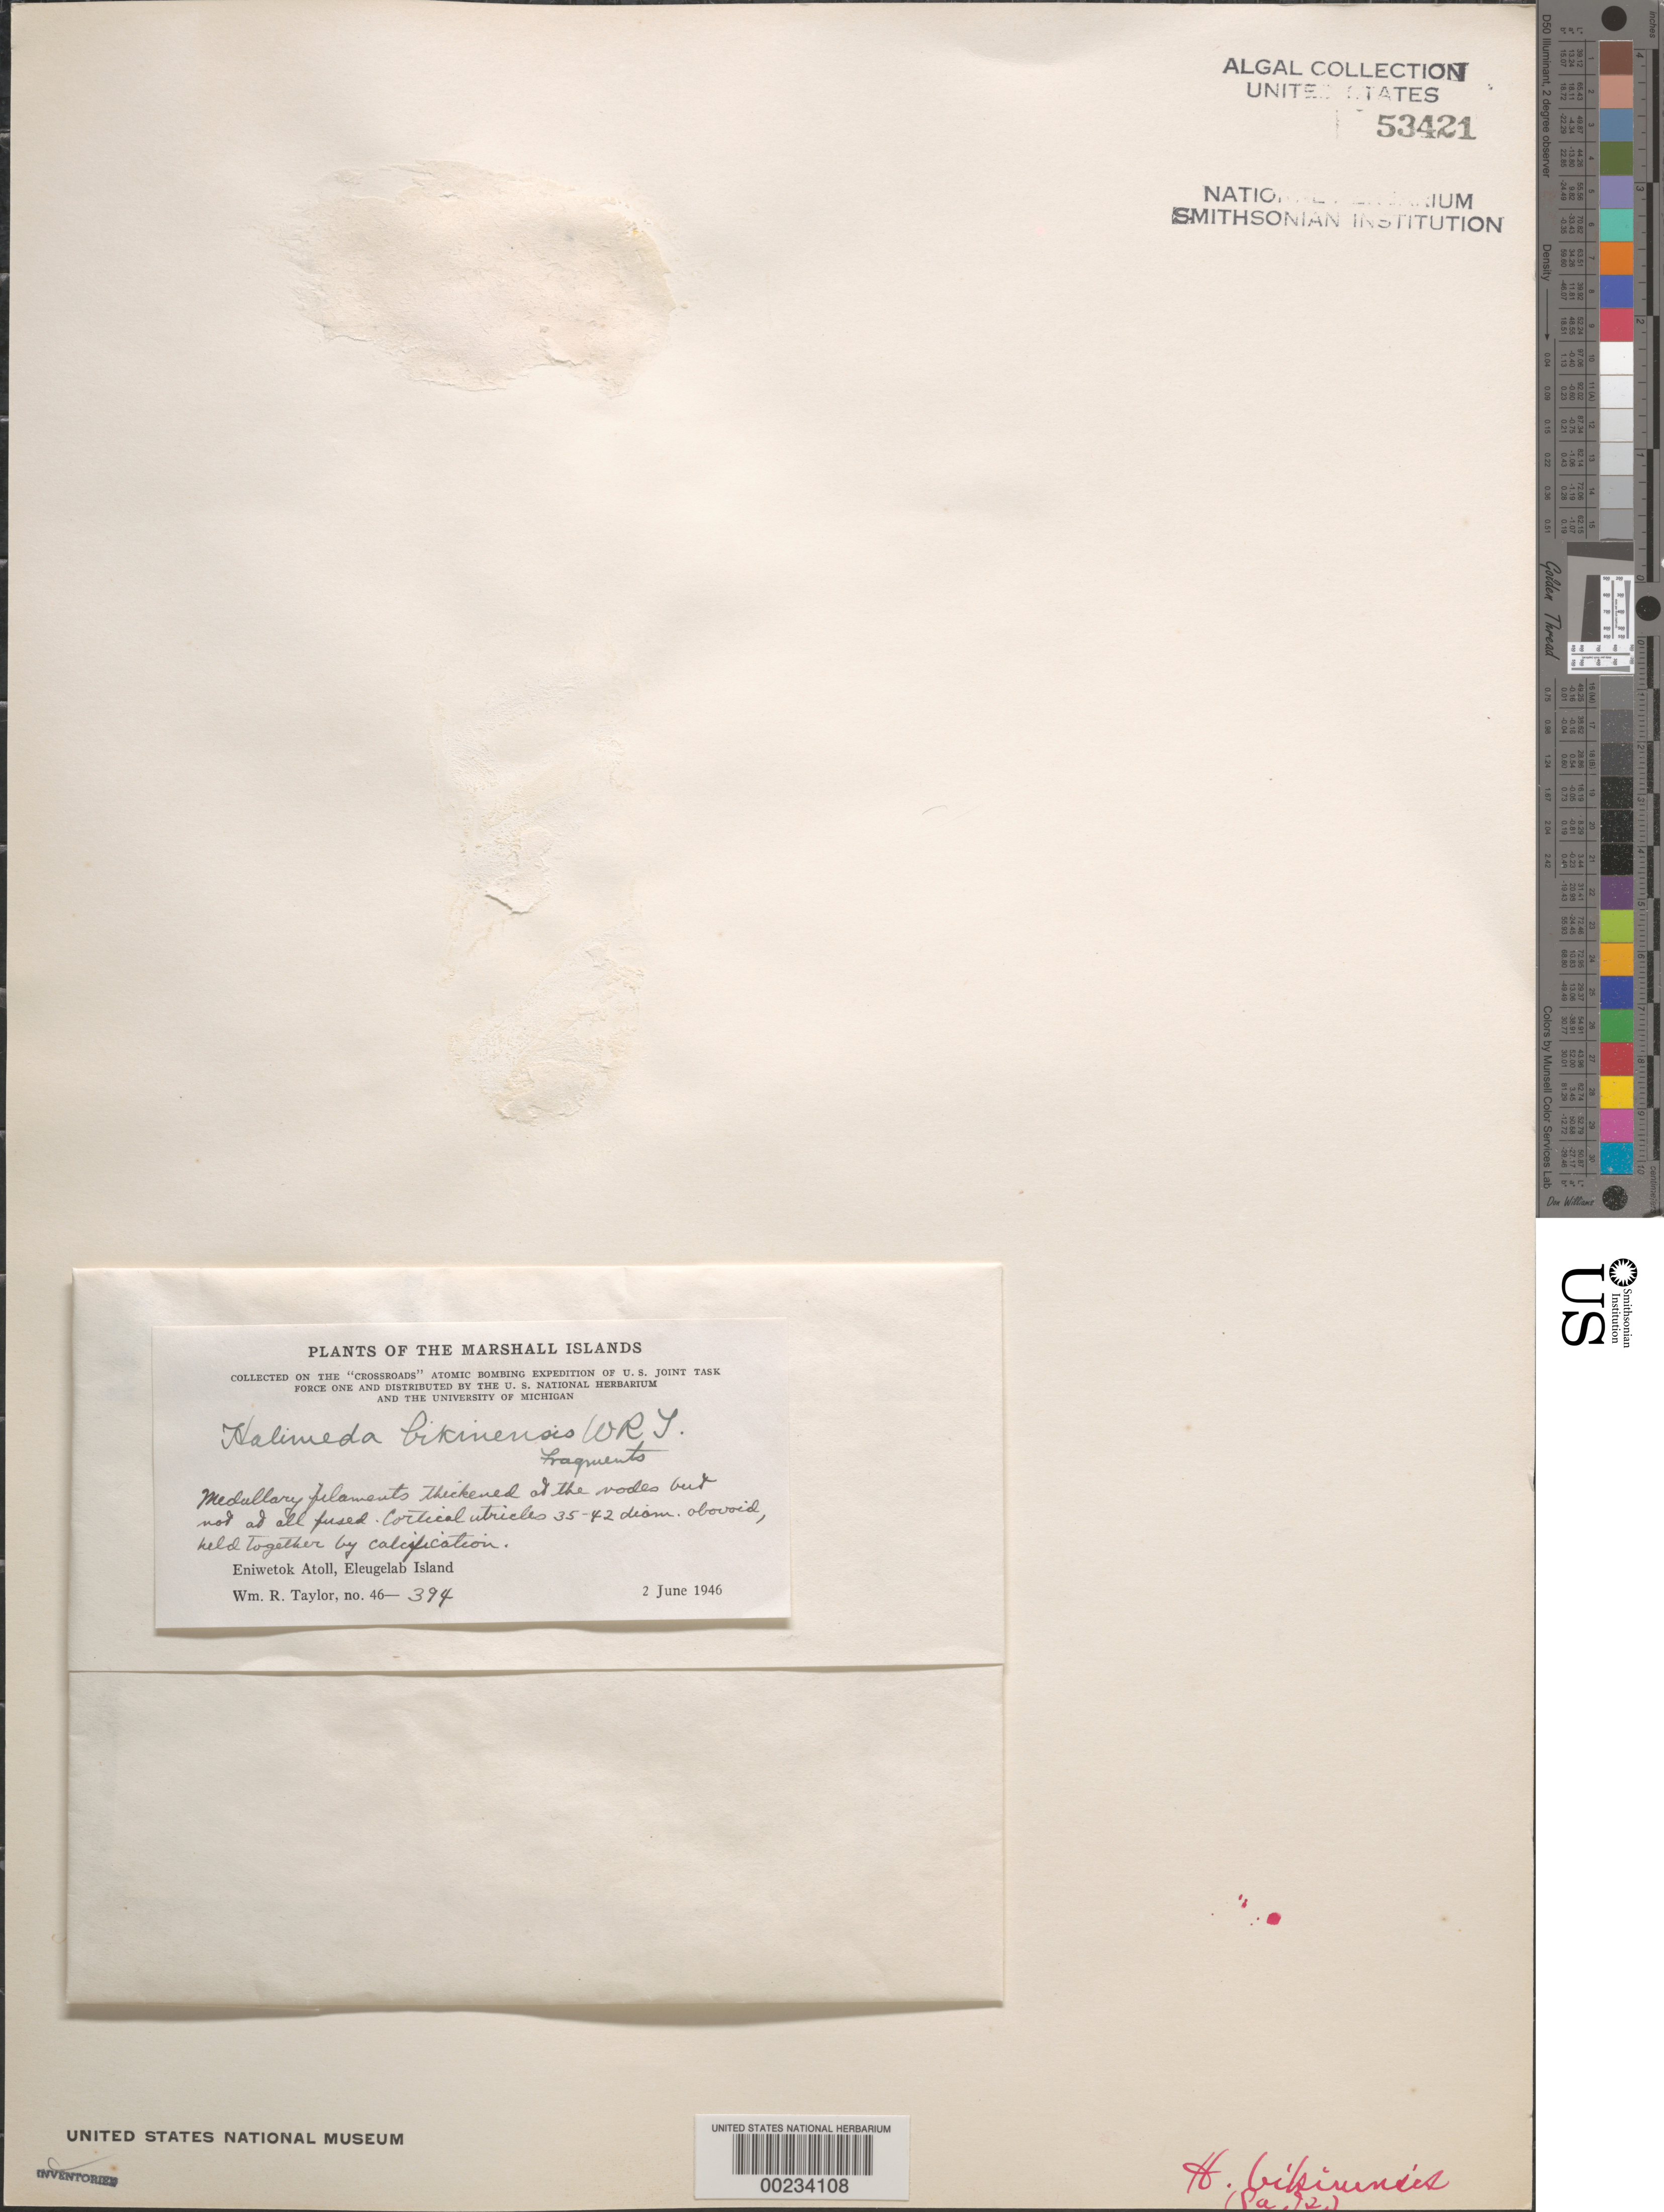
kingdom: Plantae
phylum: Chlorophyta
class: Ulvophyceae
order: Bryopsidales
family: Halimedaceae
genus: Halimeda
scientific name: Halimeda bikinensis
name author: W.R. Taylor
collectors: W. R. Taylor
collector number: WRT 46-394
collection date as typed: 02 Jun 1946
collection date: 1946-06-02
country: Marshall Islands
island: Enewetak [Eniwetok] Atoll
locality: Eleugelab Islet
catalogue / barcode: US 53421